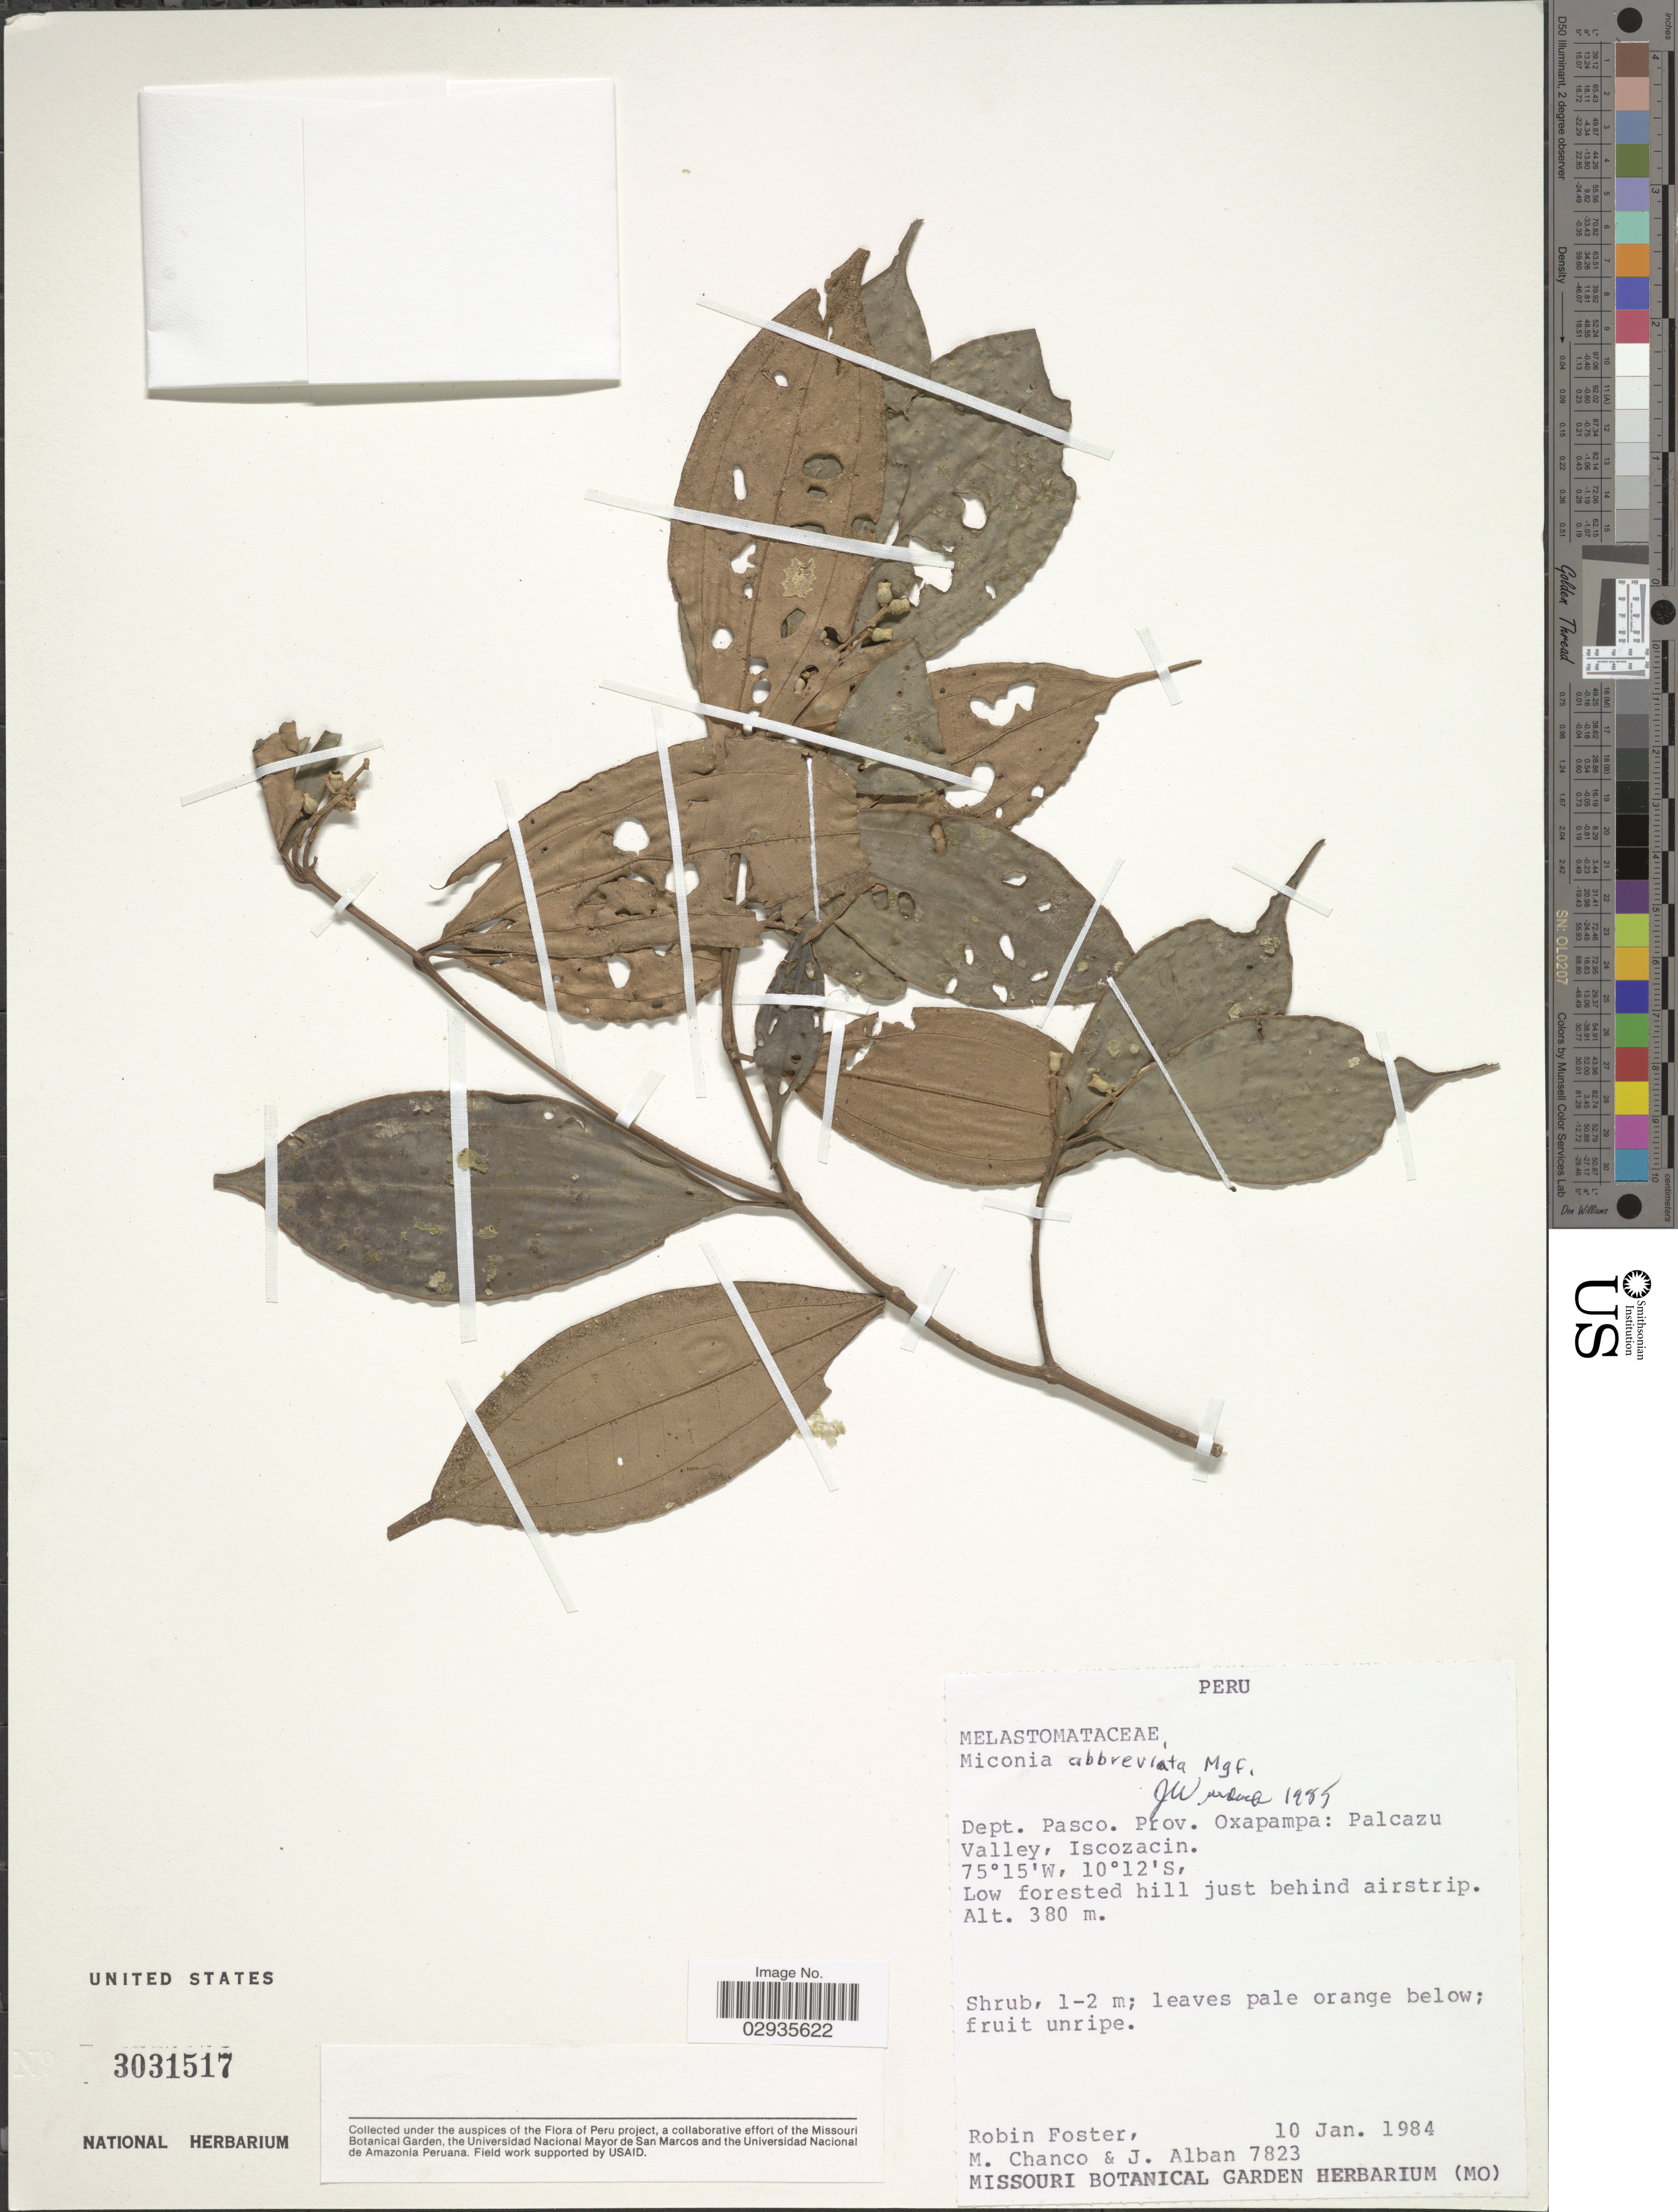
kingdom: Plantae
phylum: Tracheophyta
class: Magnoliopsida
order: Myrtales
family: Melastomataceae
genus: Miconia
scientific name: Miconia abbreviata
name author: Markgr.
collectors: R. B. Foster, M. Chanco & J. Alban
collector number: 7823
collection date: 1984-01-10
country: Peru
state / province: Pasco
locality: Dept. Pasco. Prov. Oxapampa: Palcazu Valley, Iscozacin. Just behind airstrip.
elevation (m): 380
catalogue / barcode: US 3031517